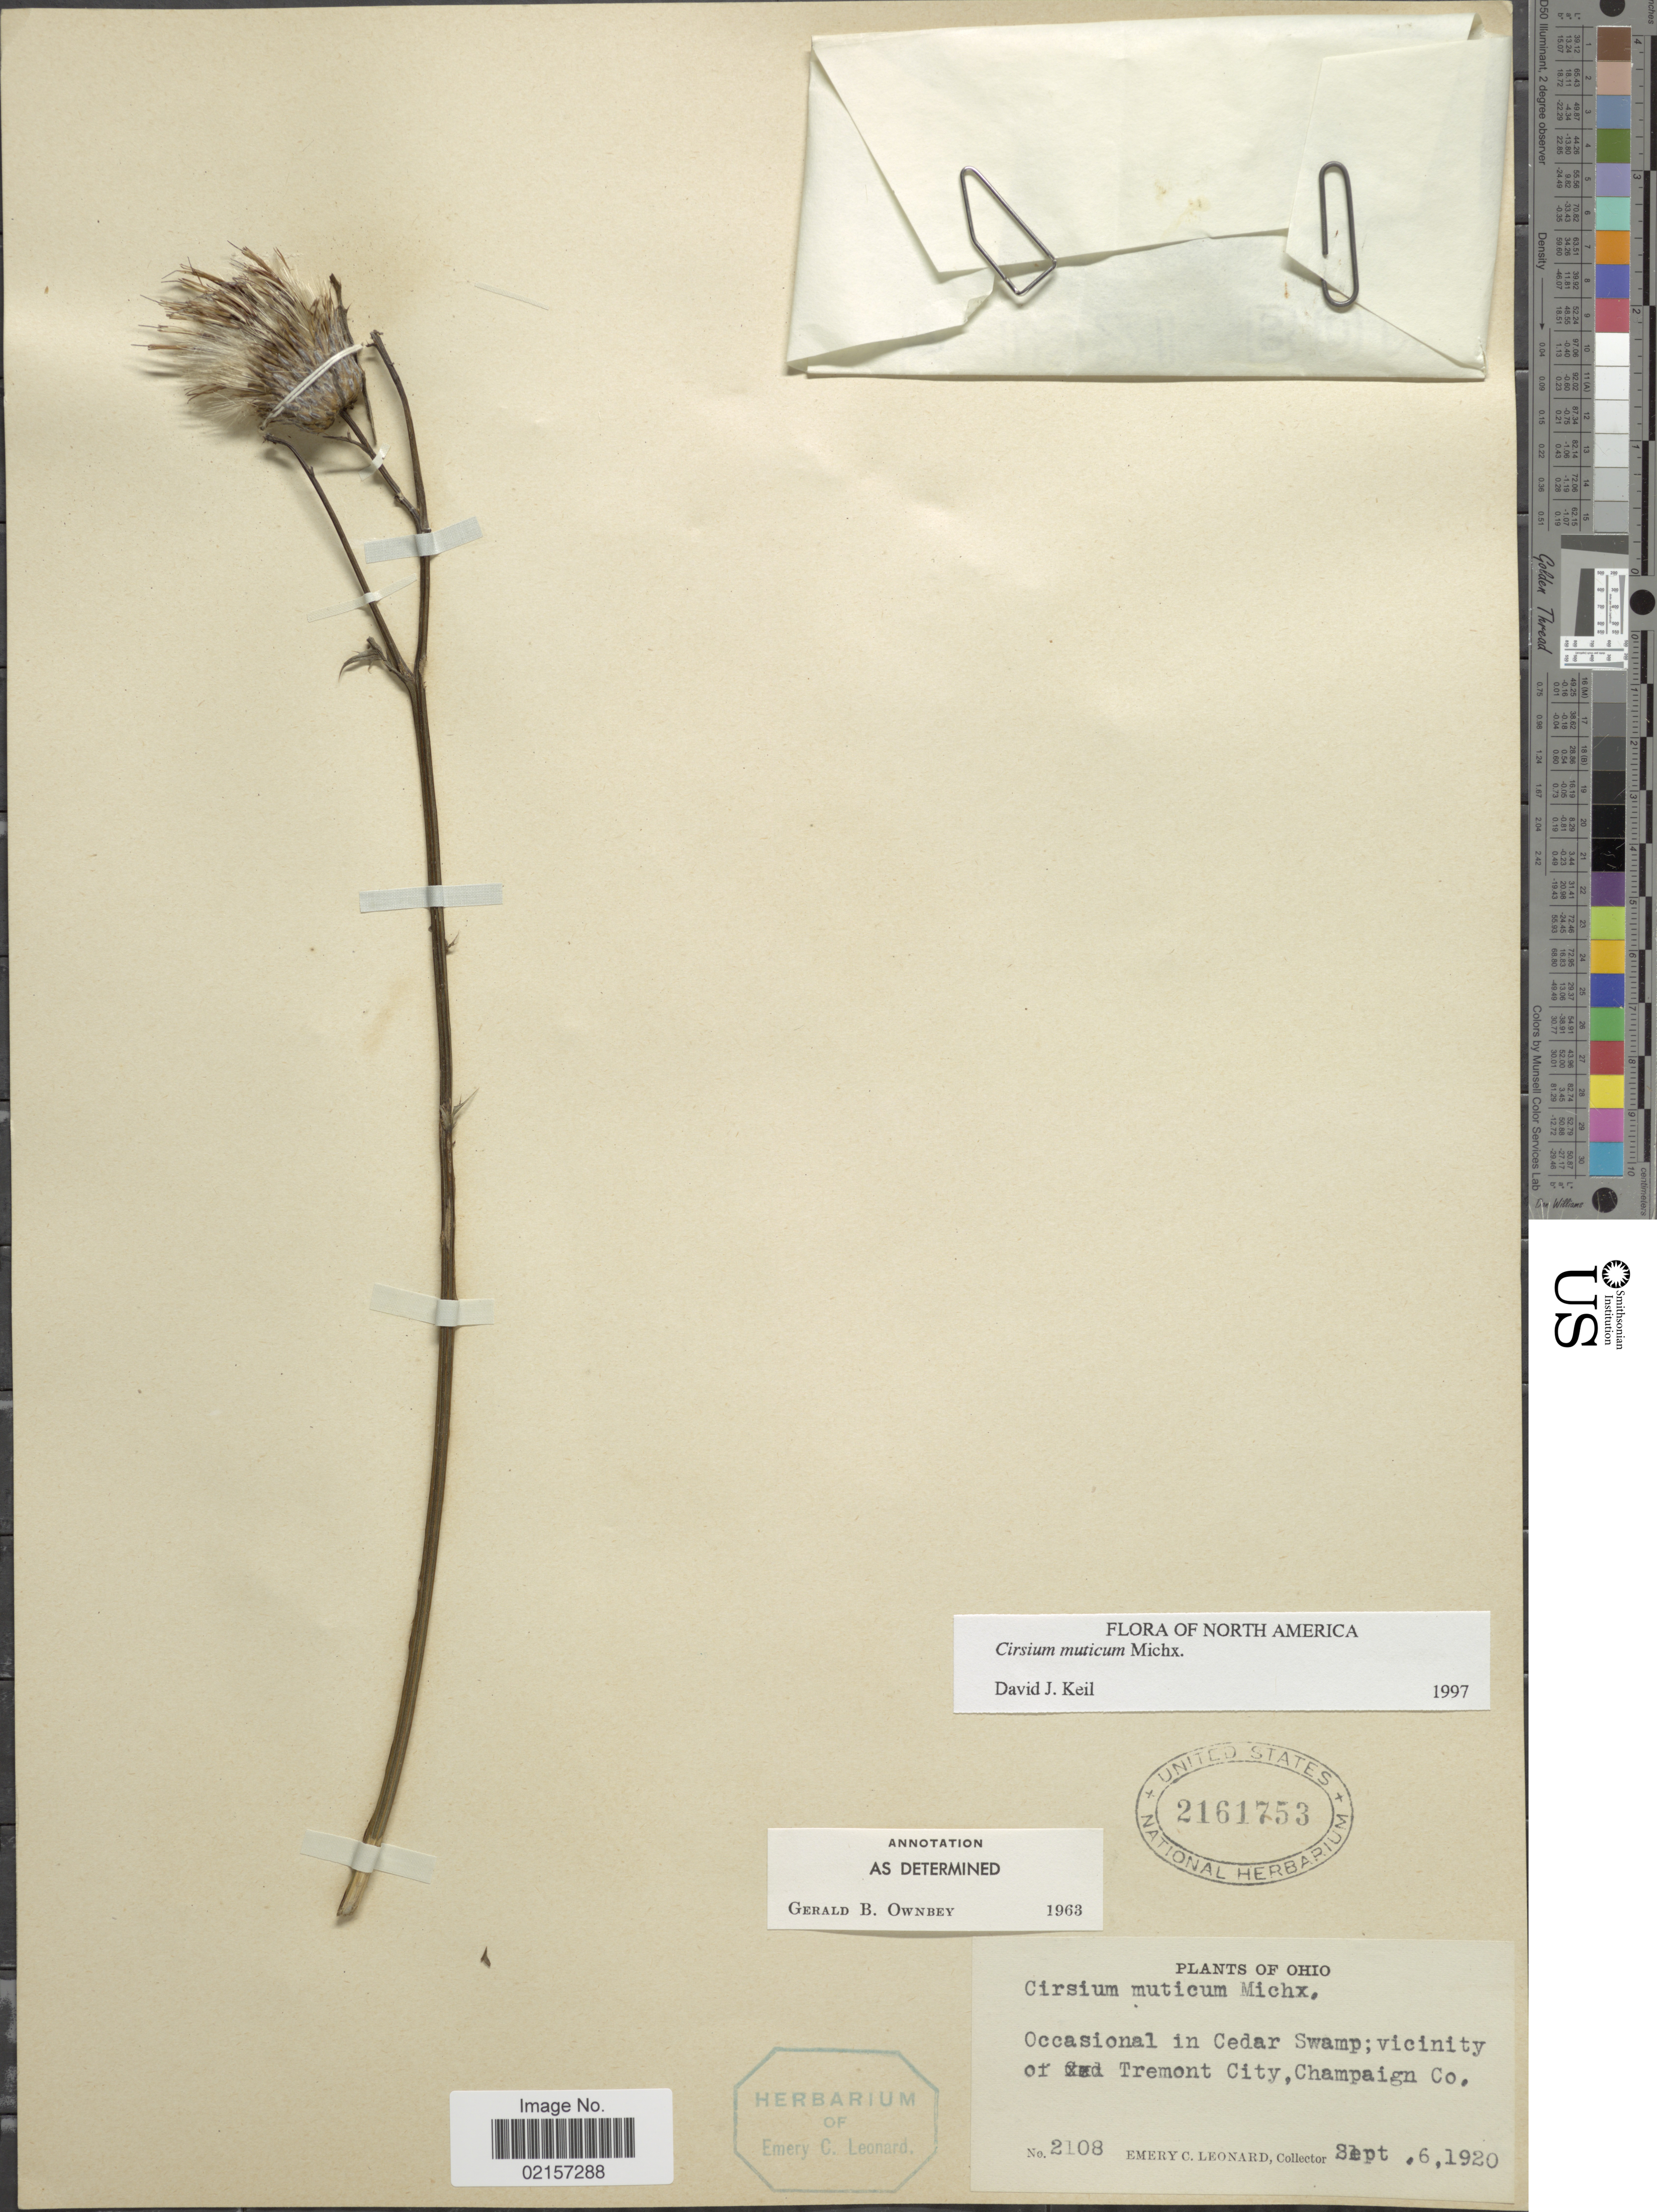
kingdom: Plantae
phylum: Tracheophyta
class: Magnoliopsida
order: Asterales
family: Asteraceae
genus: Cirsium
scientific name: Cirsium muticum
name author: Michx.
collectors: E. C. Leonard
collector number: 2108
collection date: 1920-09-06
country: United States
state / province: Ohio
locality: Occasional in Cedar Swamp, vicinity of Tremont City, Champaign Co.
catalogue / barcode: US 2161753